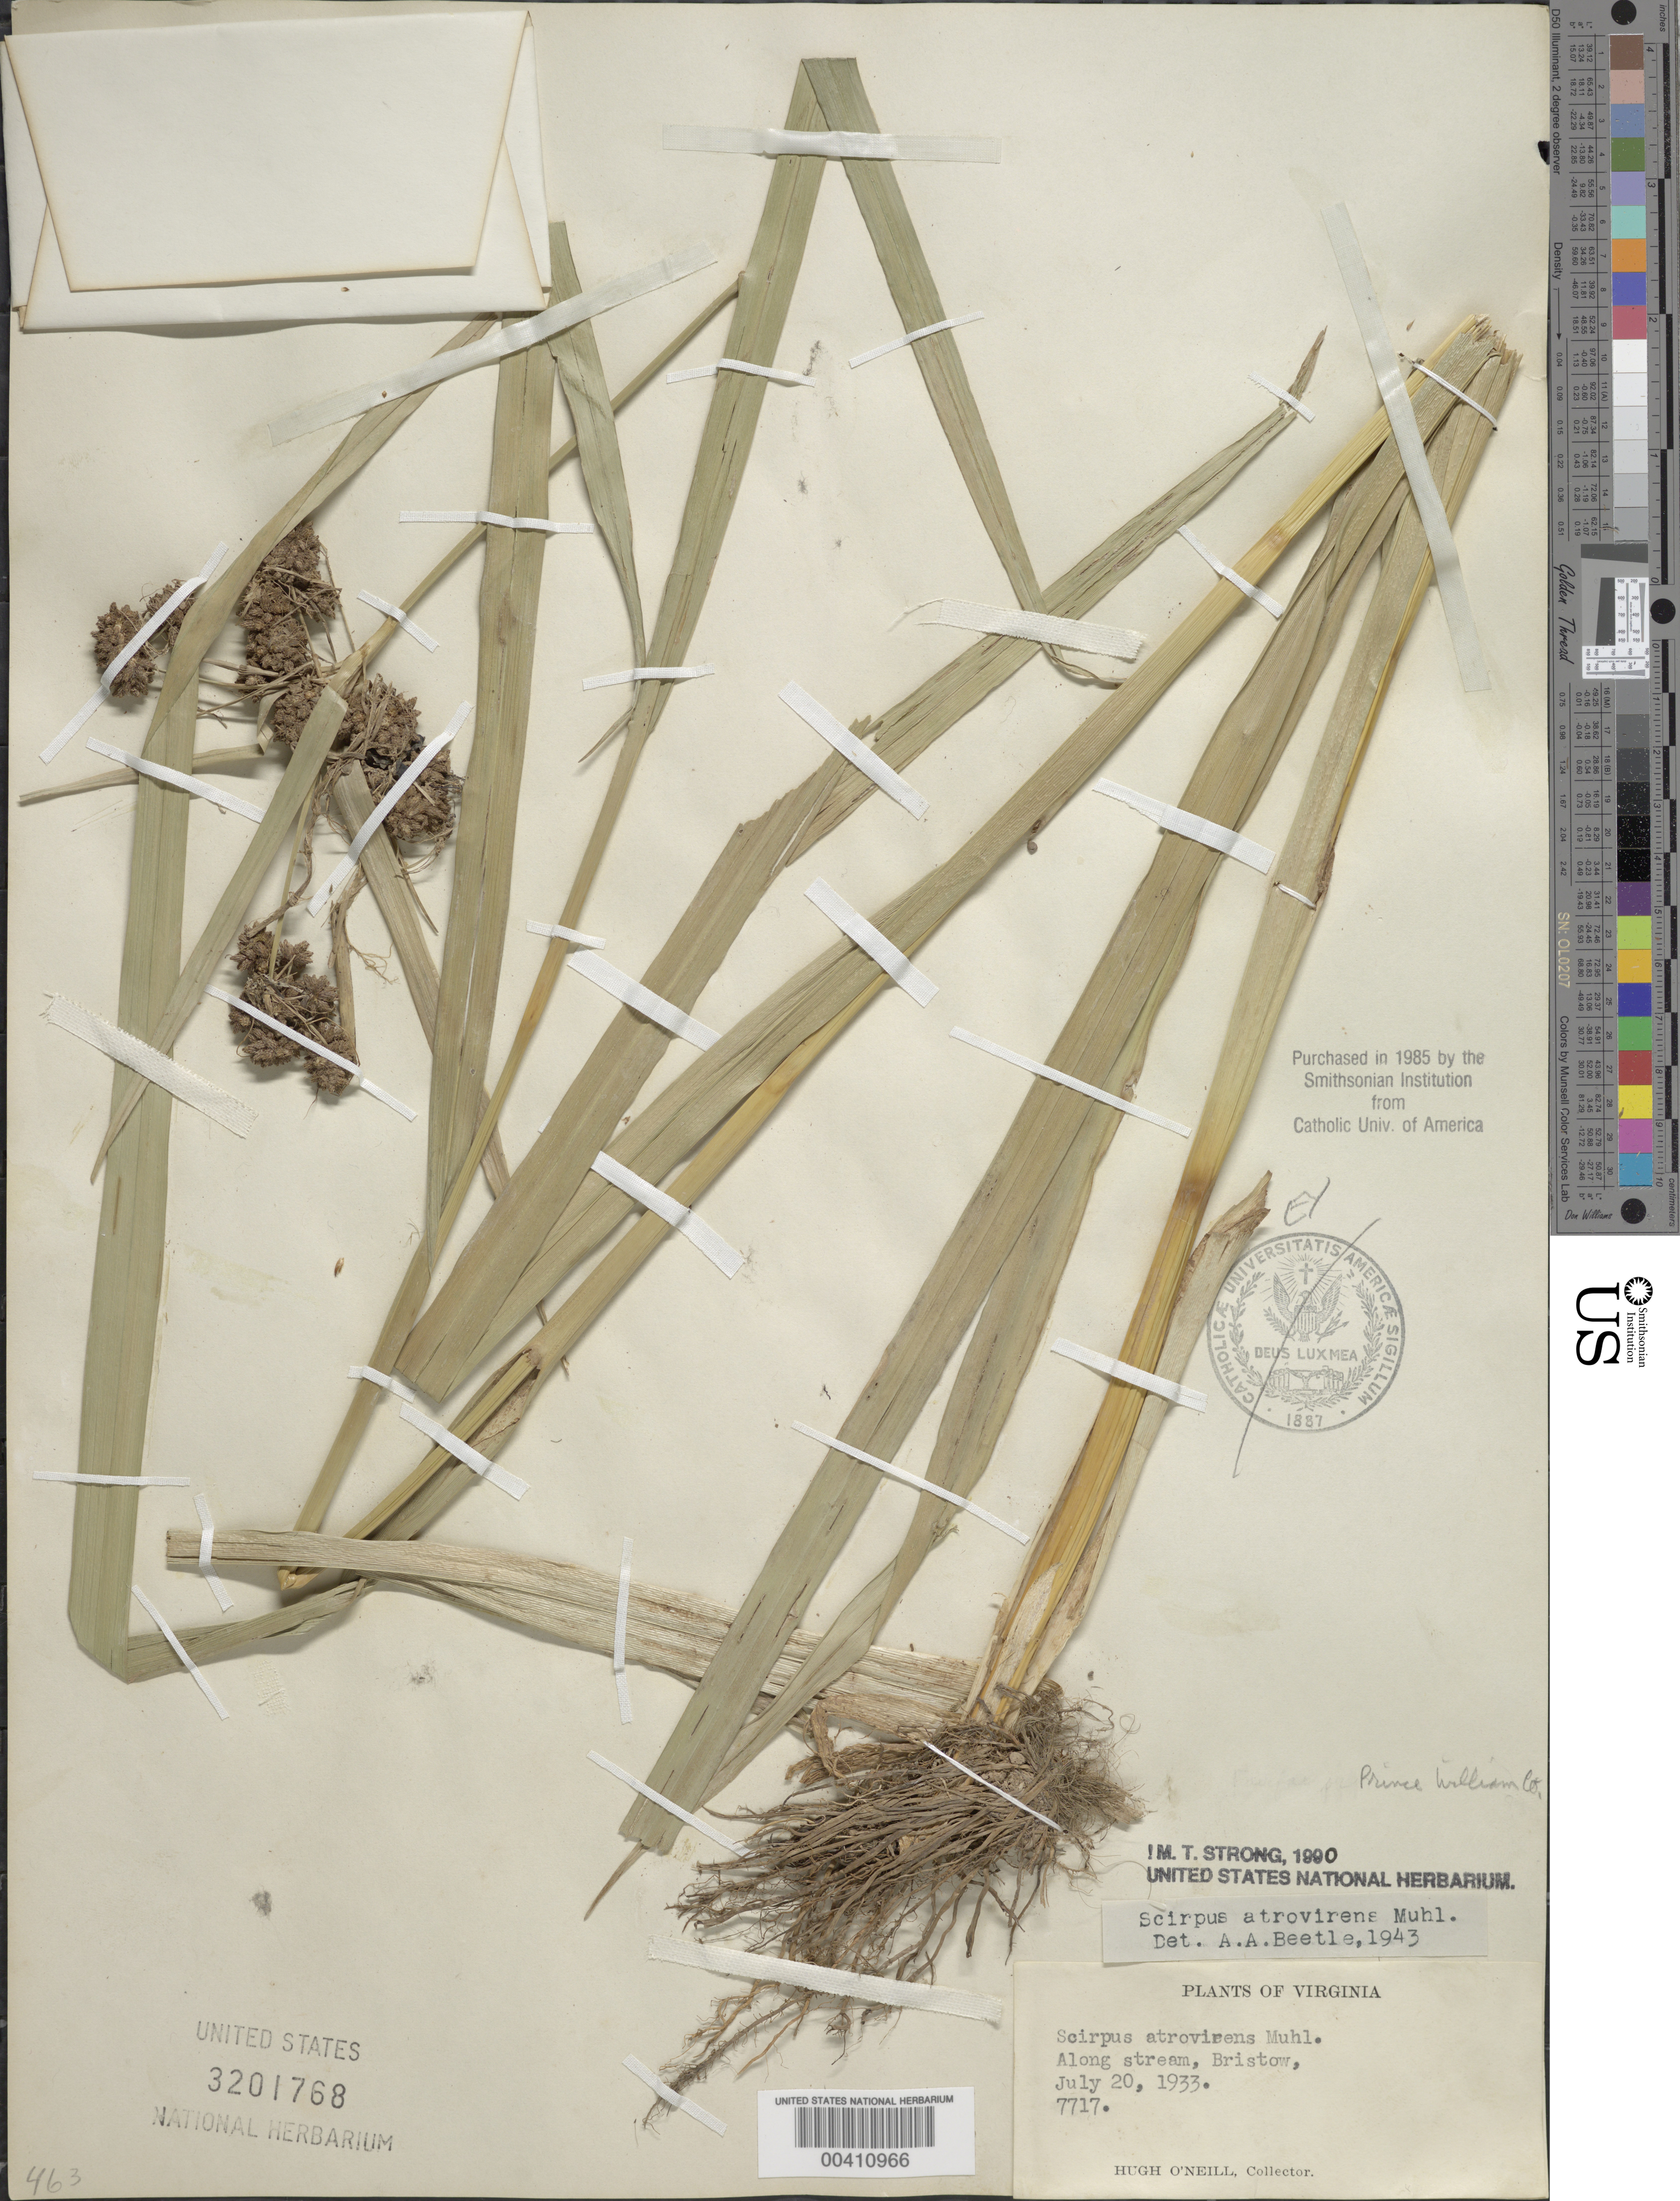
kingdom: Plantae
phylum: Tracheophyta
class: Liliopsida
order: Poales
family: Cyperaceae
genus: Scirpus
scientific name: Scirpus atrovirens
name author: Willd.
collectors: H. O'Neill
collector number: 7717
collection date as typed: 20 Jul 1933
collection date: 1933-07-20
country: United States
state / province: Virginia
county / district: Prince William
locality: Bristow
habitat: Along stream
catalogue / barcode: US 3201768